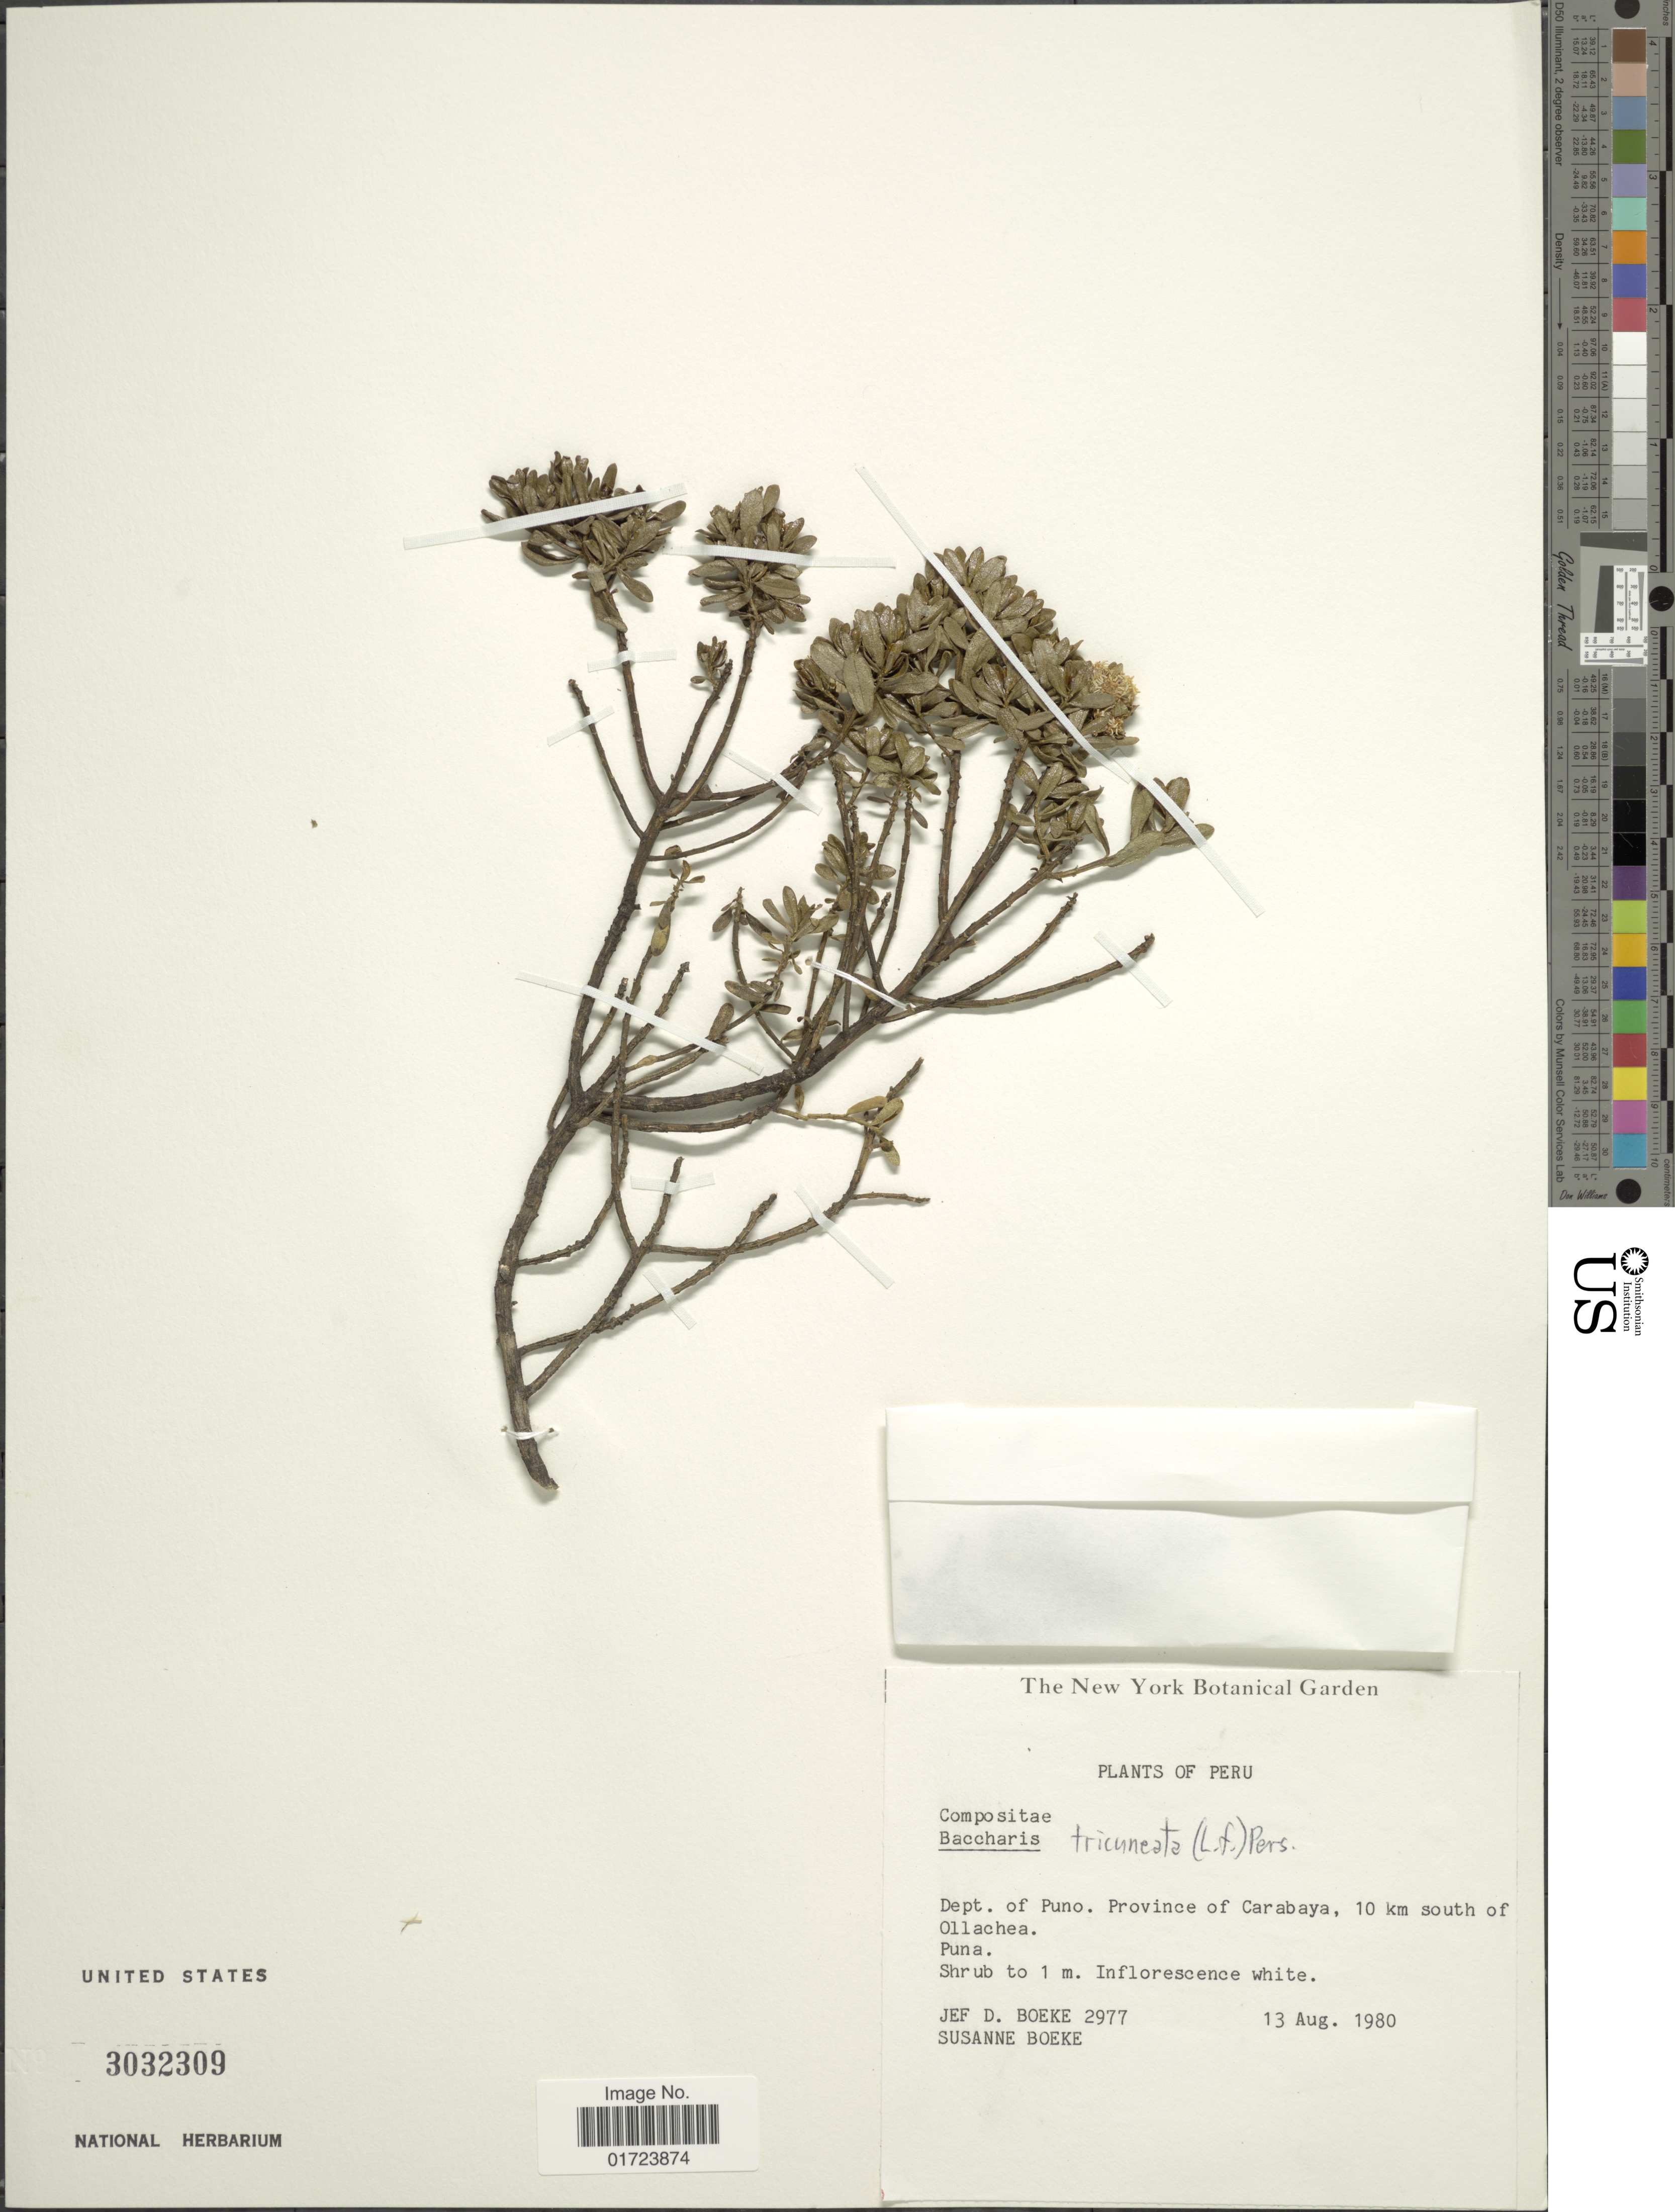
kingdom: Plantae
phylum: Tracheophyta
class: Magnoliopsida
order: Asterales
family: Asteraceae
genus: Baccharis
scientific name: Baccharis tricuneata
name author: (L. f.) Pers.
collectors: J. D. Boeke & S. Boeke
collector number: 2977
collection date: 1980-08-13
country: Peru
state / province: Puno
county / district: Carabaya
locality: Dept. of Puno. Province of Carabaya, 10 km south of Ollachea.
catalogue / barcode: US 3032309